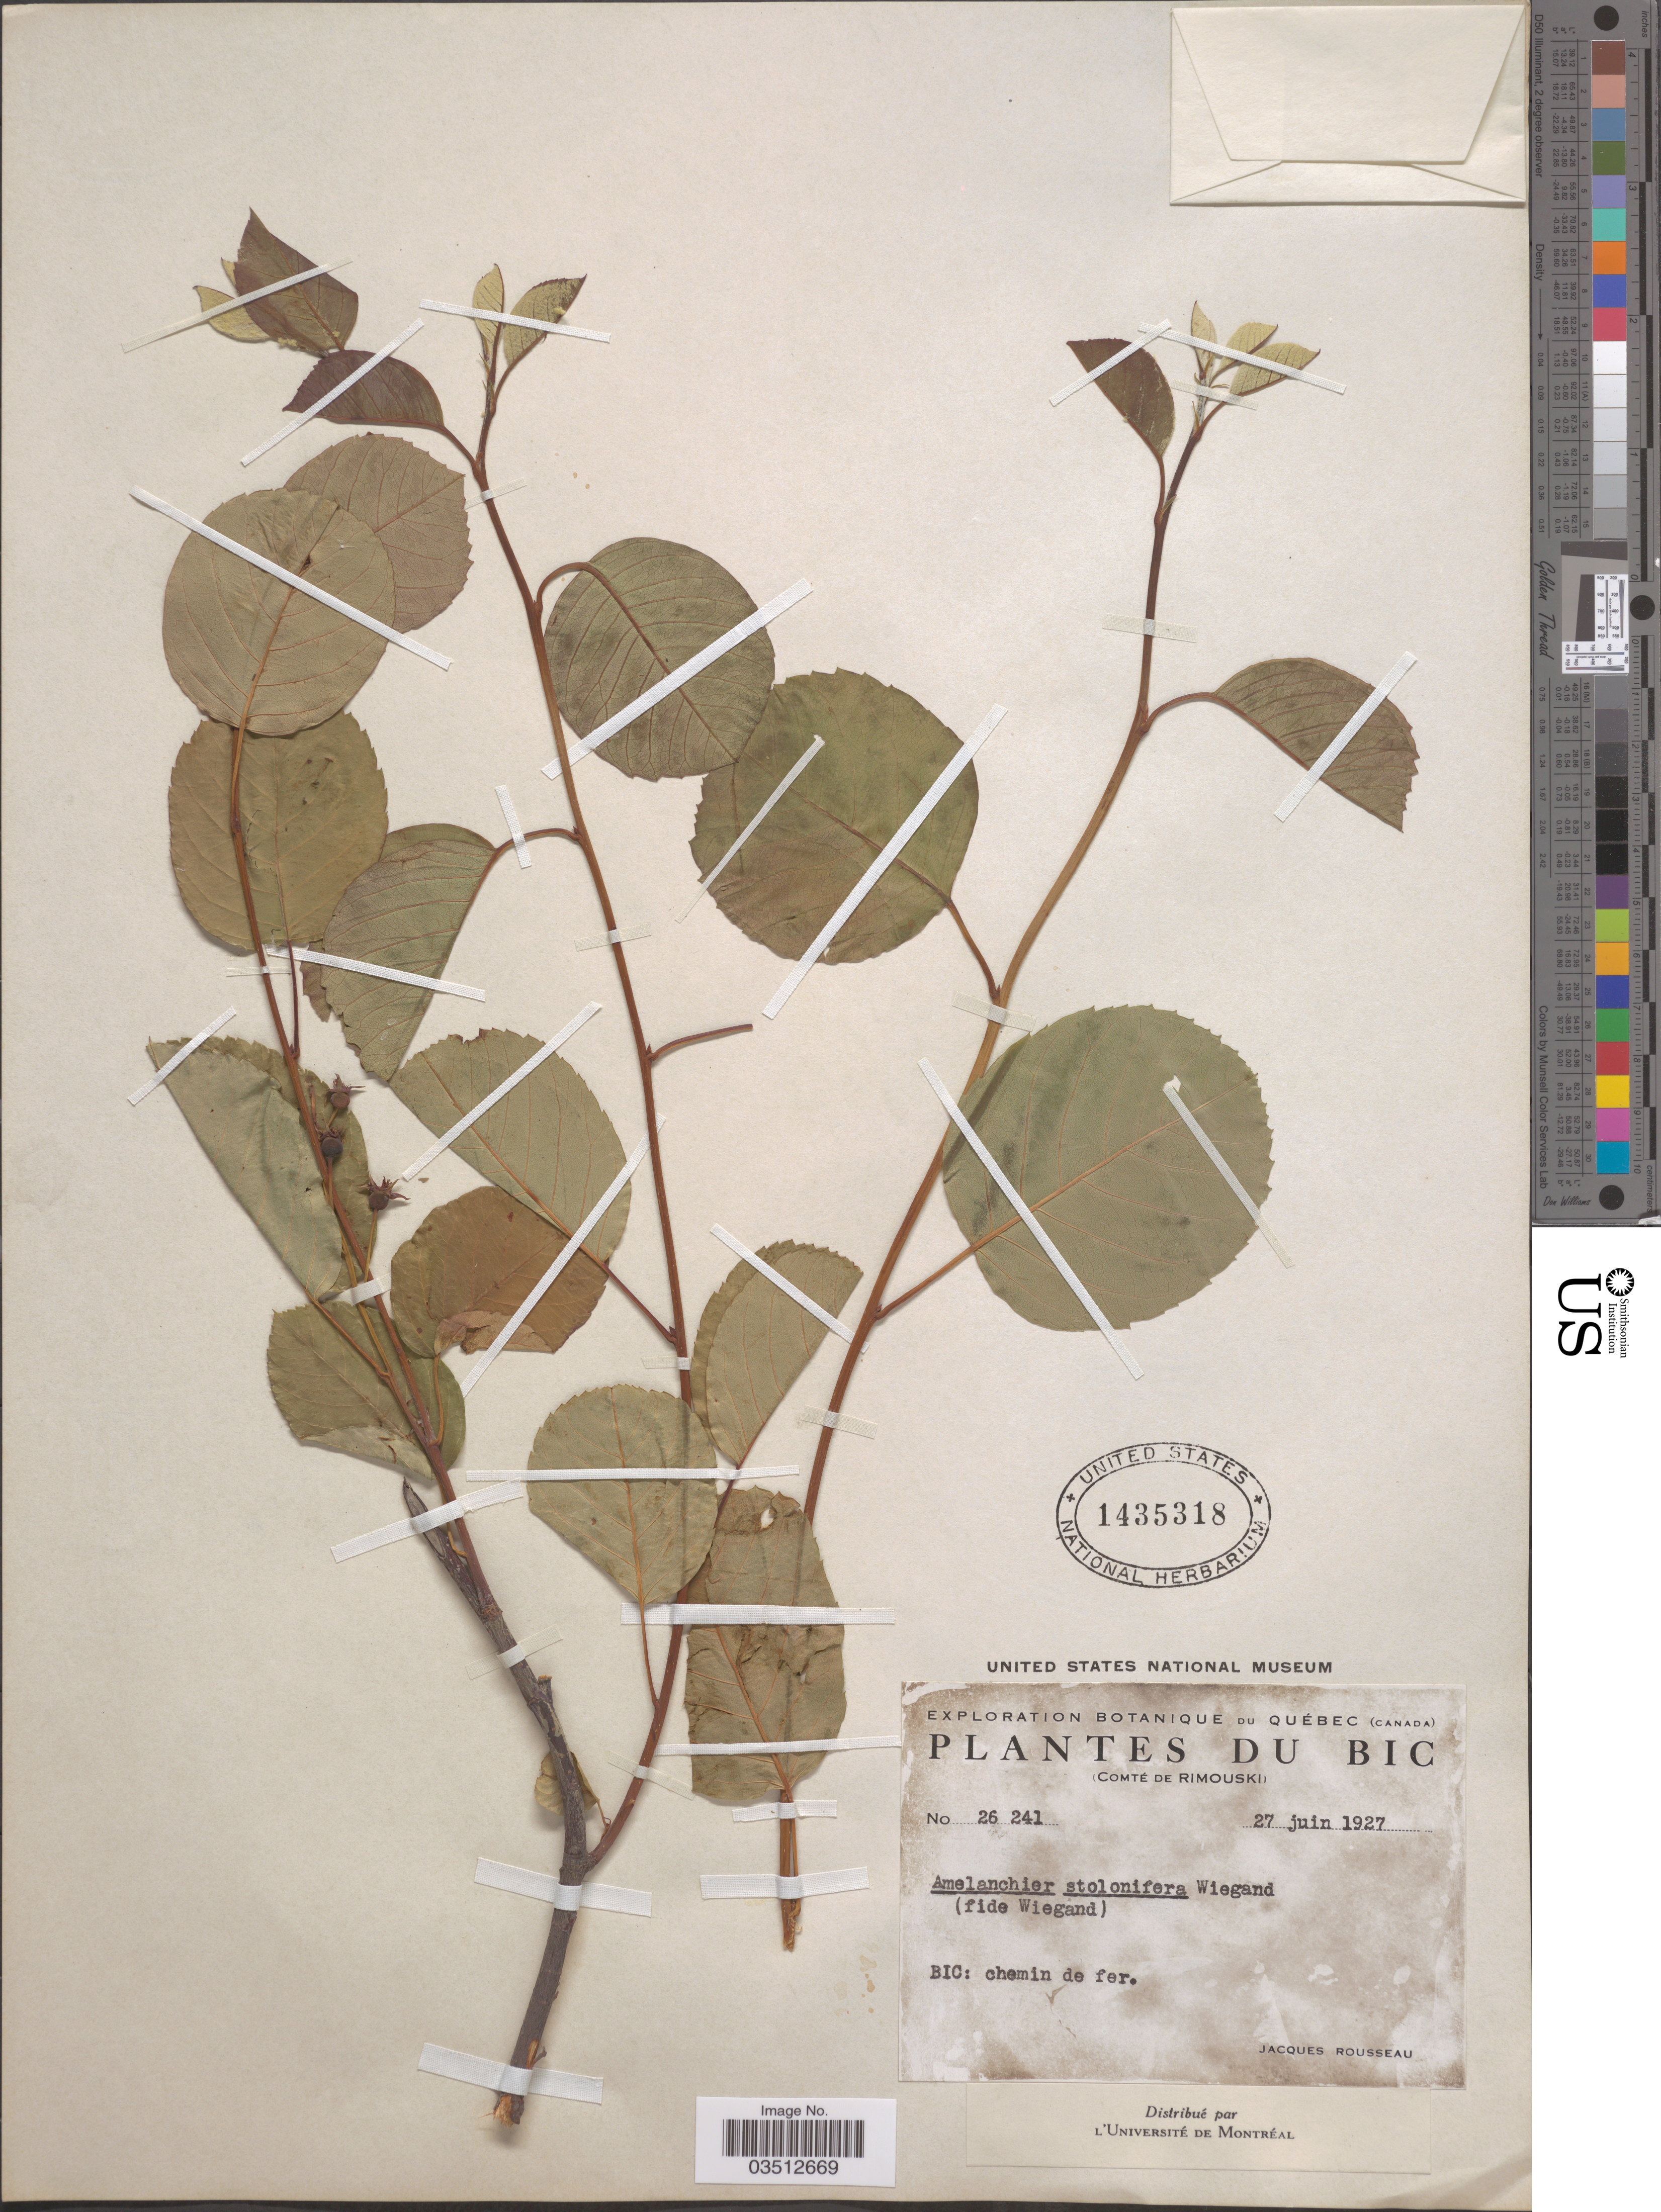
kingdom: Plantae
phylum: Tracheophyta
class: Magnoliopsida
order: Rosales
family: Rosaceae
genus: Amelanchier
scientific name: Amelanchier stolonifera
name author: Wiegand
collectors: J. Rousseau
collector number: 26 241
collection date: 1927-06-27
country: Canada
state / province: Quebec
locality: Bic, (Comté de Rimouski). Bic: chemin de fer.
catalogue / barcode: US 1435318